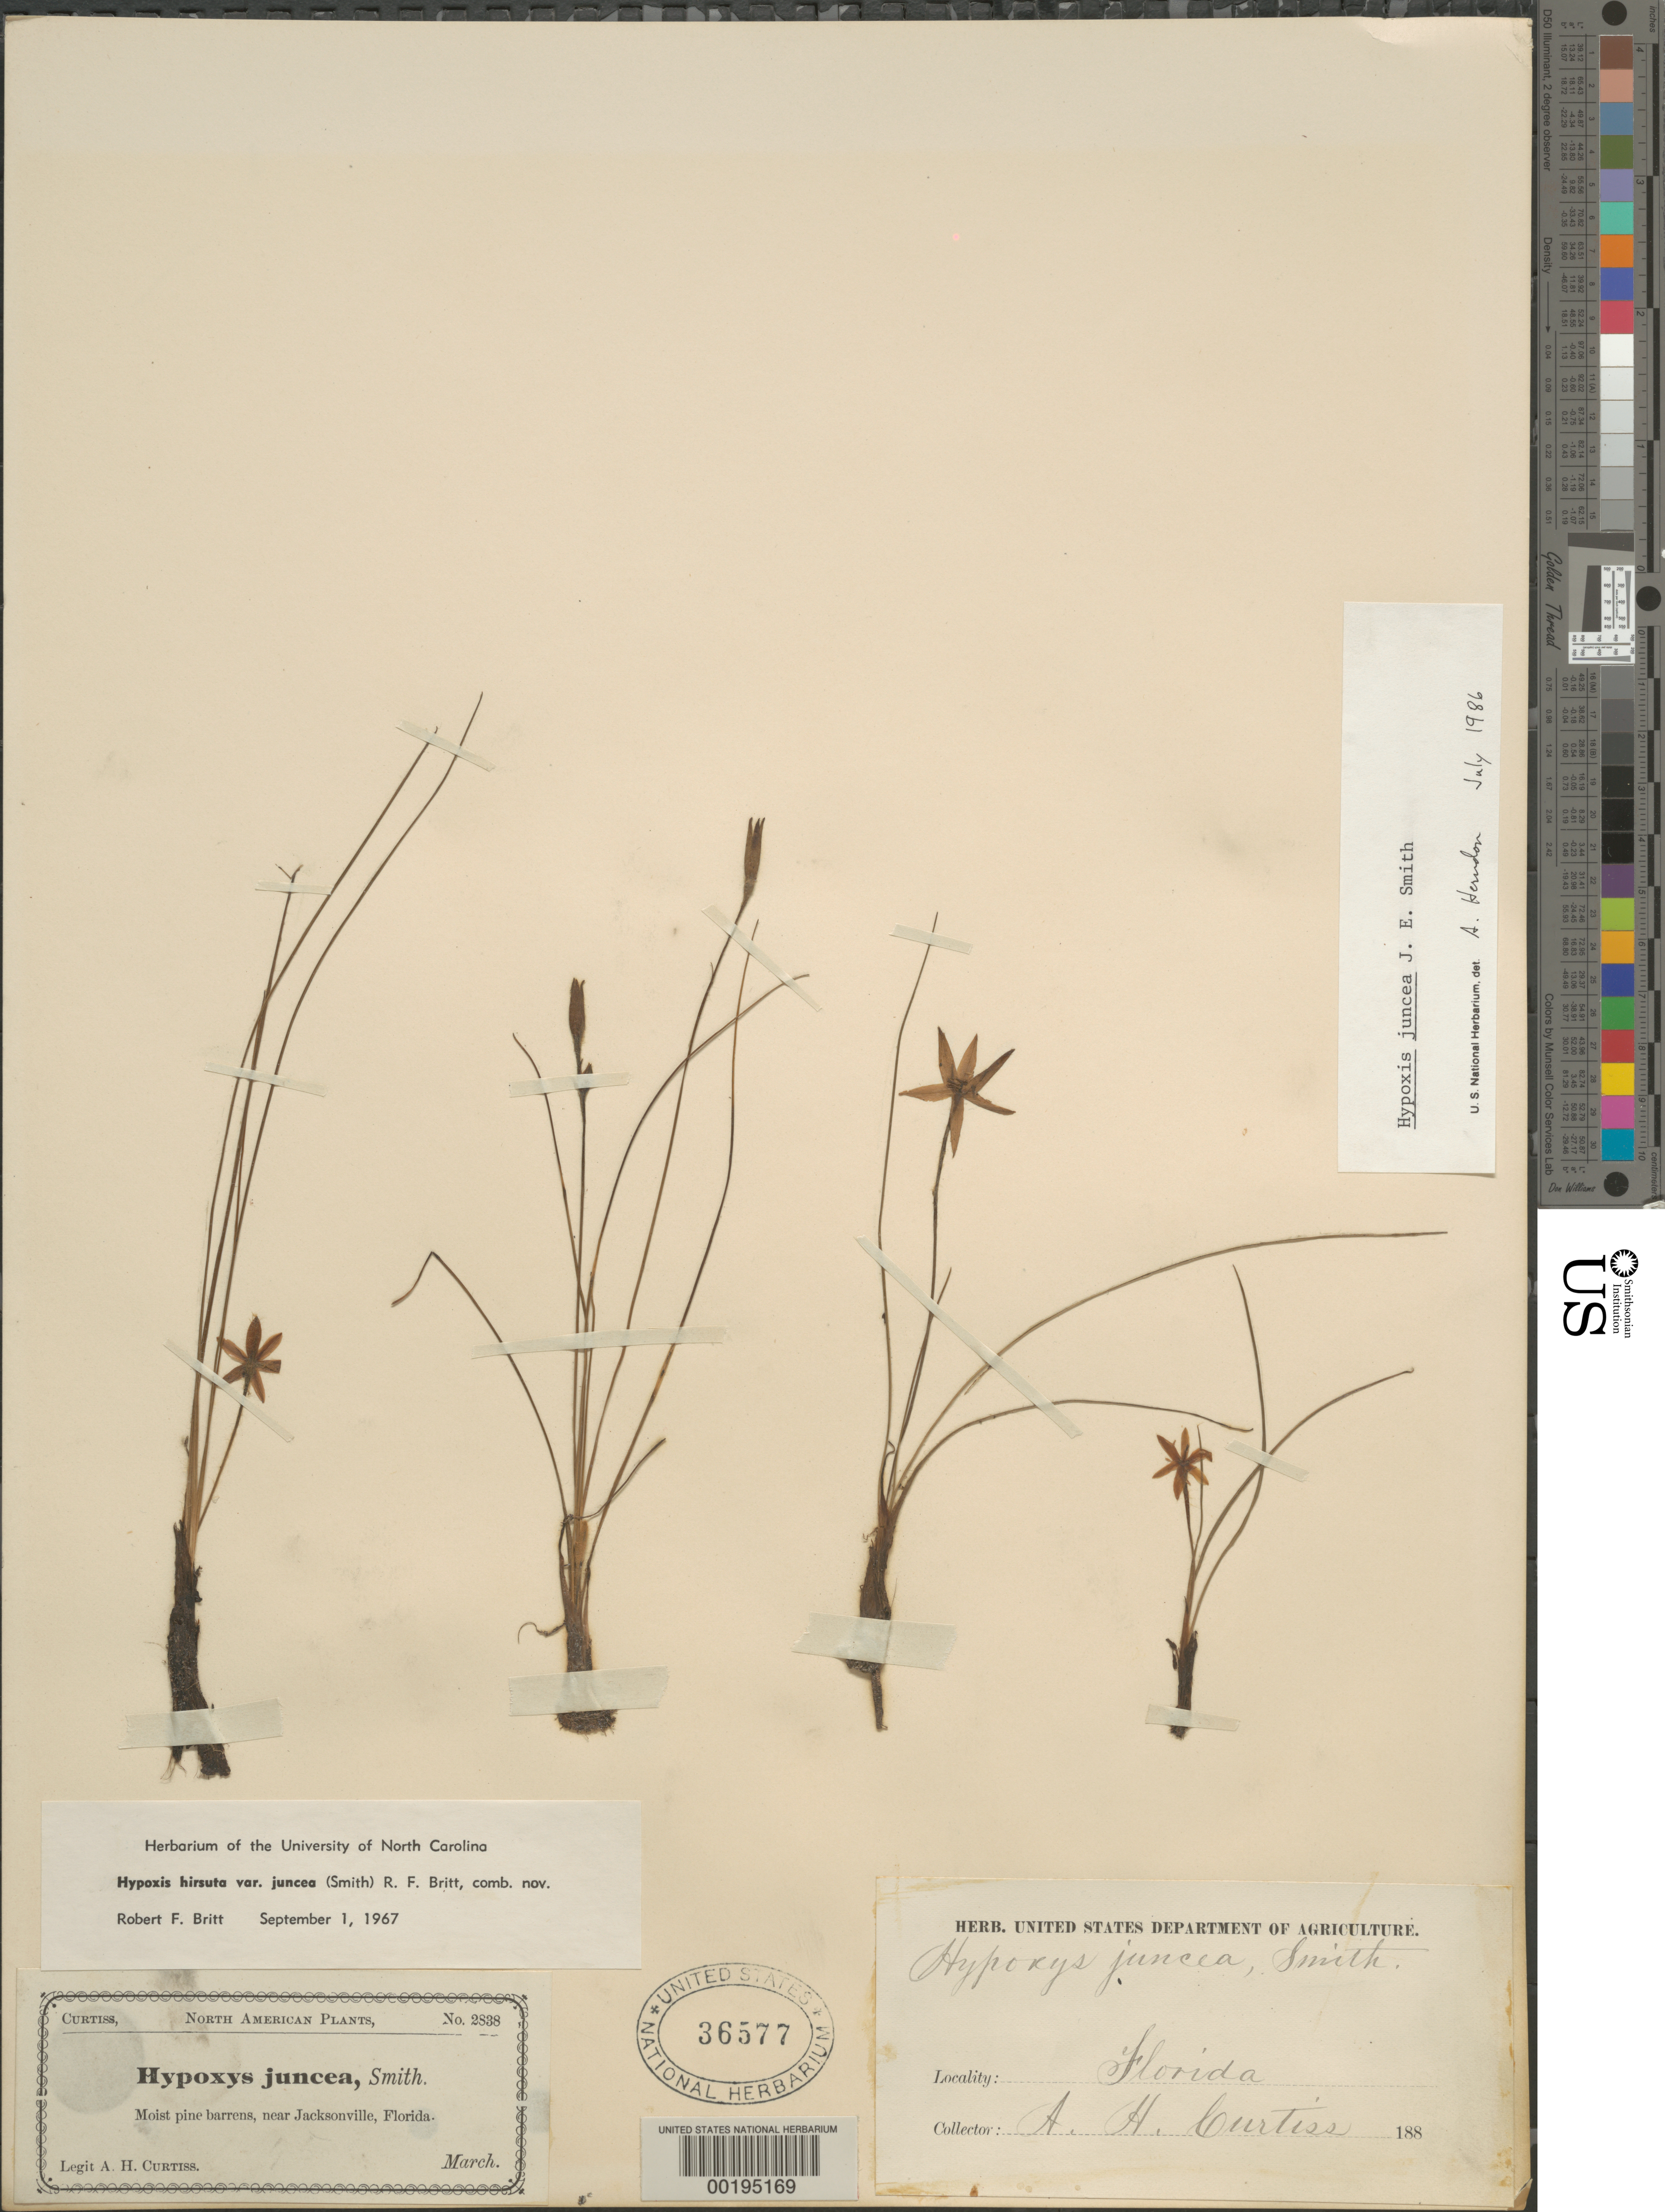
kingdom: Plantae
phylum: Tracheophyta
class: Liliopsida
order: Asparagales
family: Hypoxidaceae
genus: Hypoxis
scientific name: Hypoxis juncea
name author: Small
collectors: A. H. Curtiss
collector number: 2838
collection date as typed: Mar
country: United States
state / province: Florida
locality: Near jacksonville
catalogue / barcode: US 36577